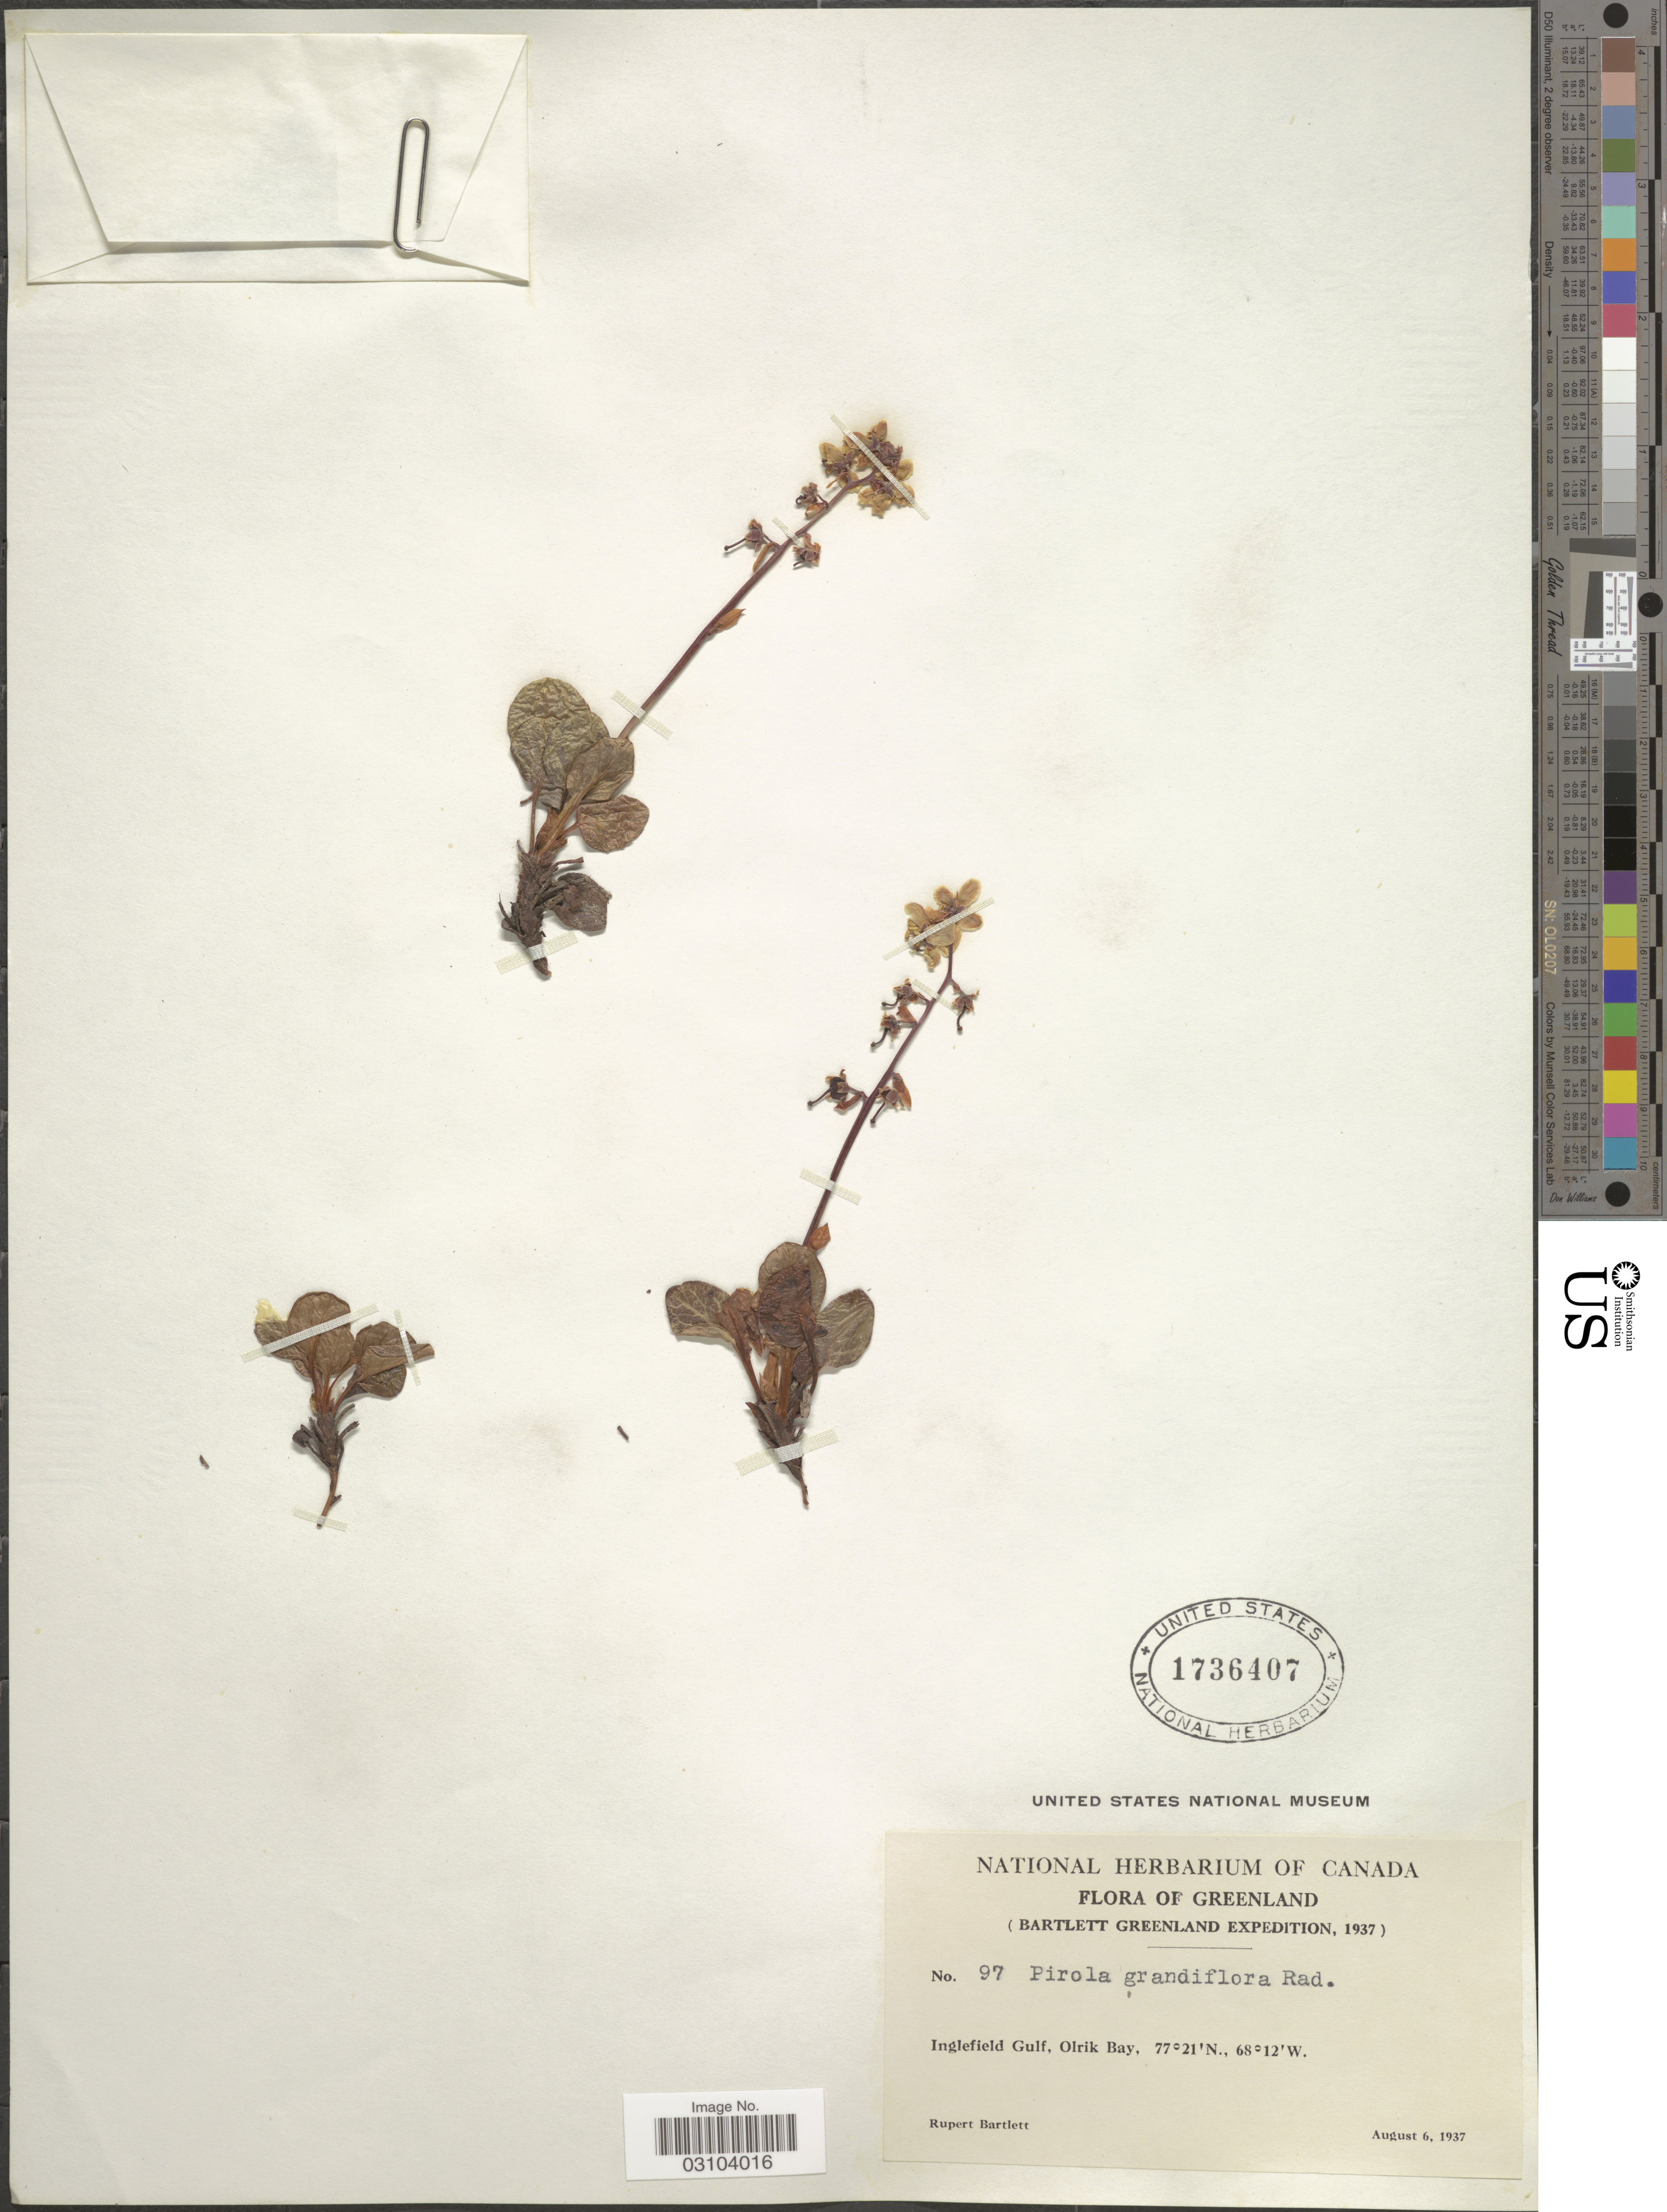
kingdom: Plantae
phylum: Tracheophyta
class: Magnoliopsida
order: Ericales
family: Ericaceae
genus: Pyrola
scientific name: Pyrola grandiflora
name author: Radius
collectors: R. Bartlett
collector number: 97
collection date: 1937-08-06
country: Greenland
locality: Inglefield Gulf, Olrik Bay.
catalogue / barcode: US 1736407